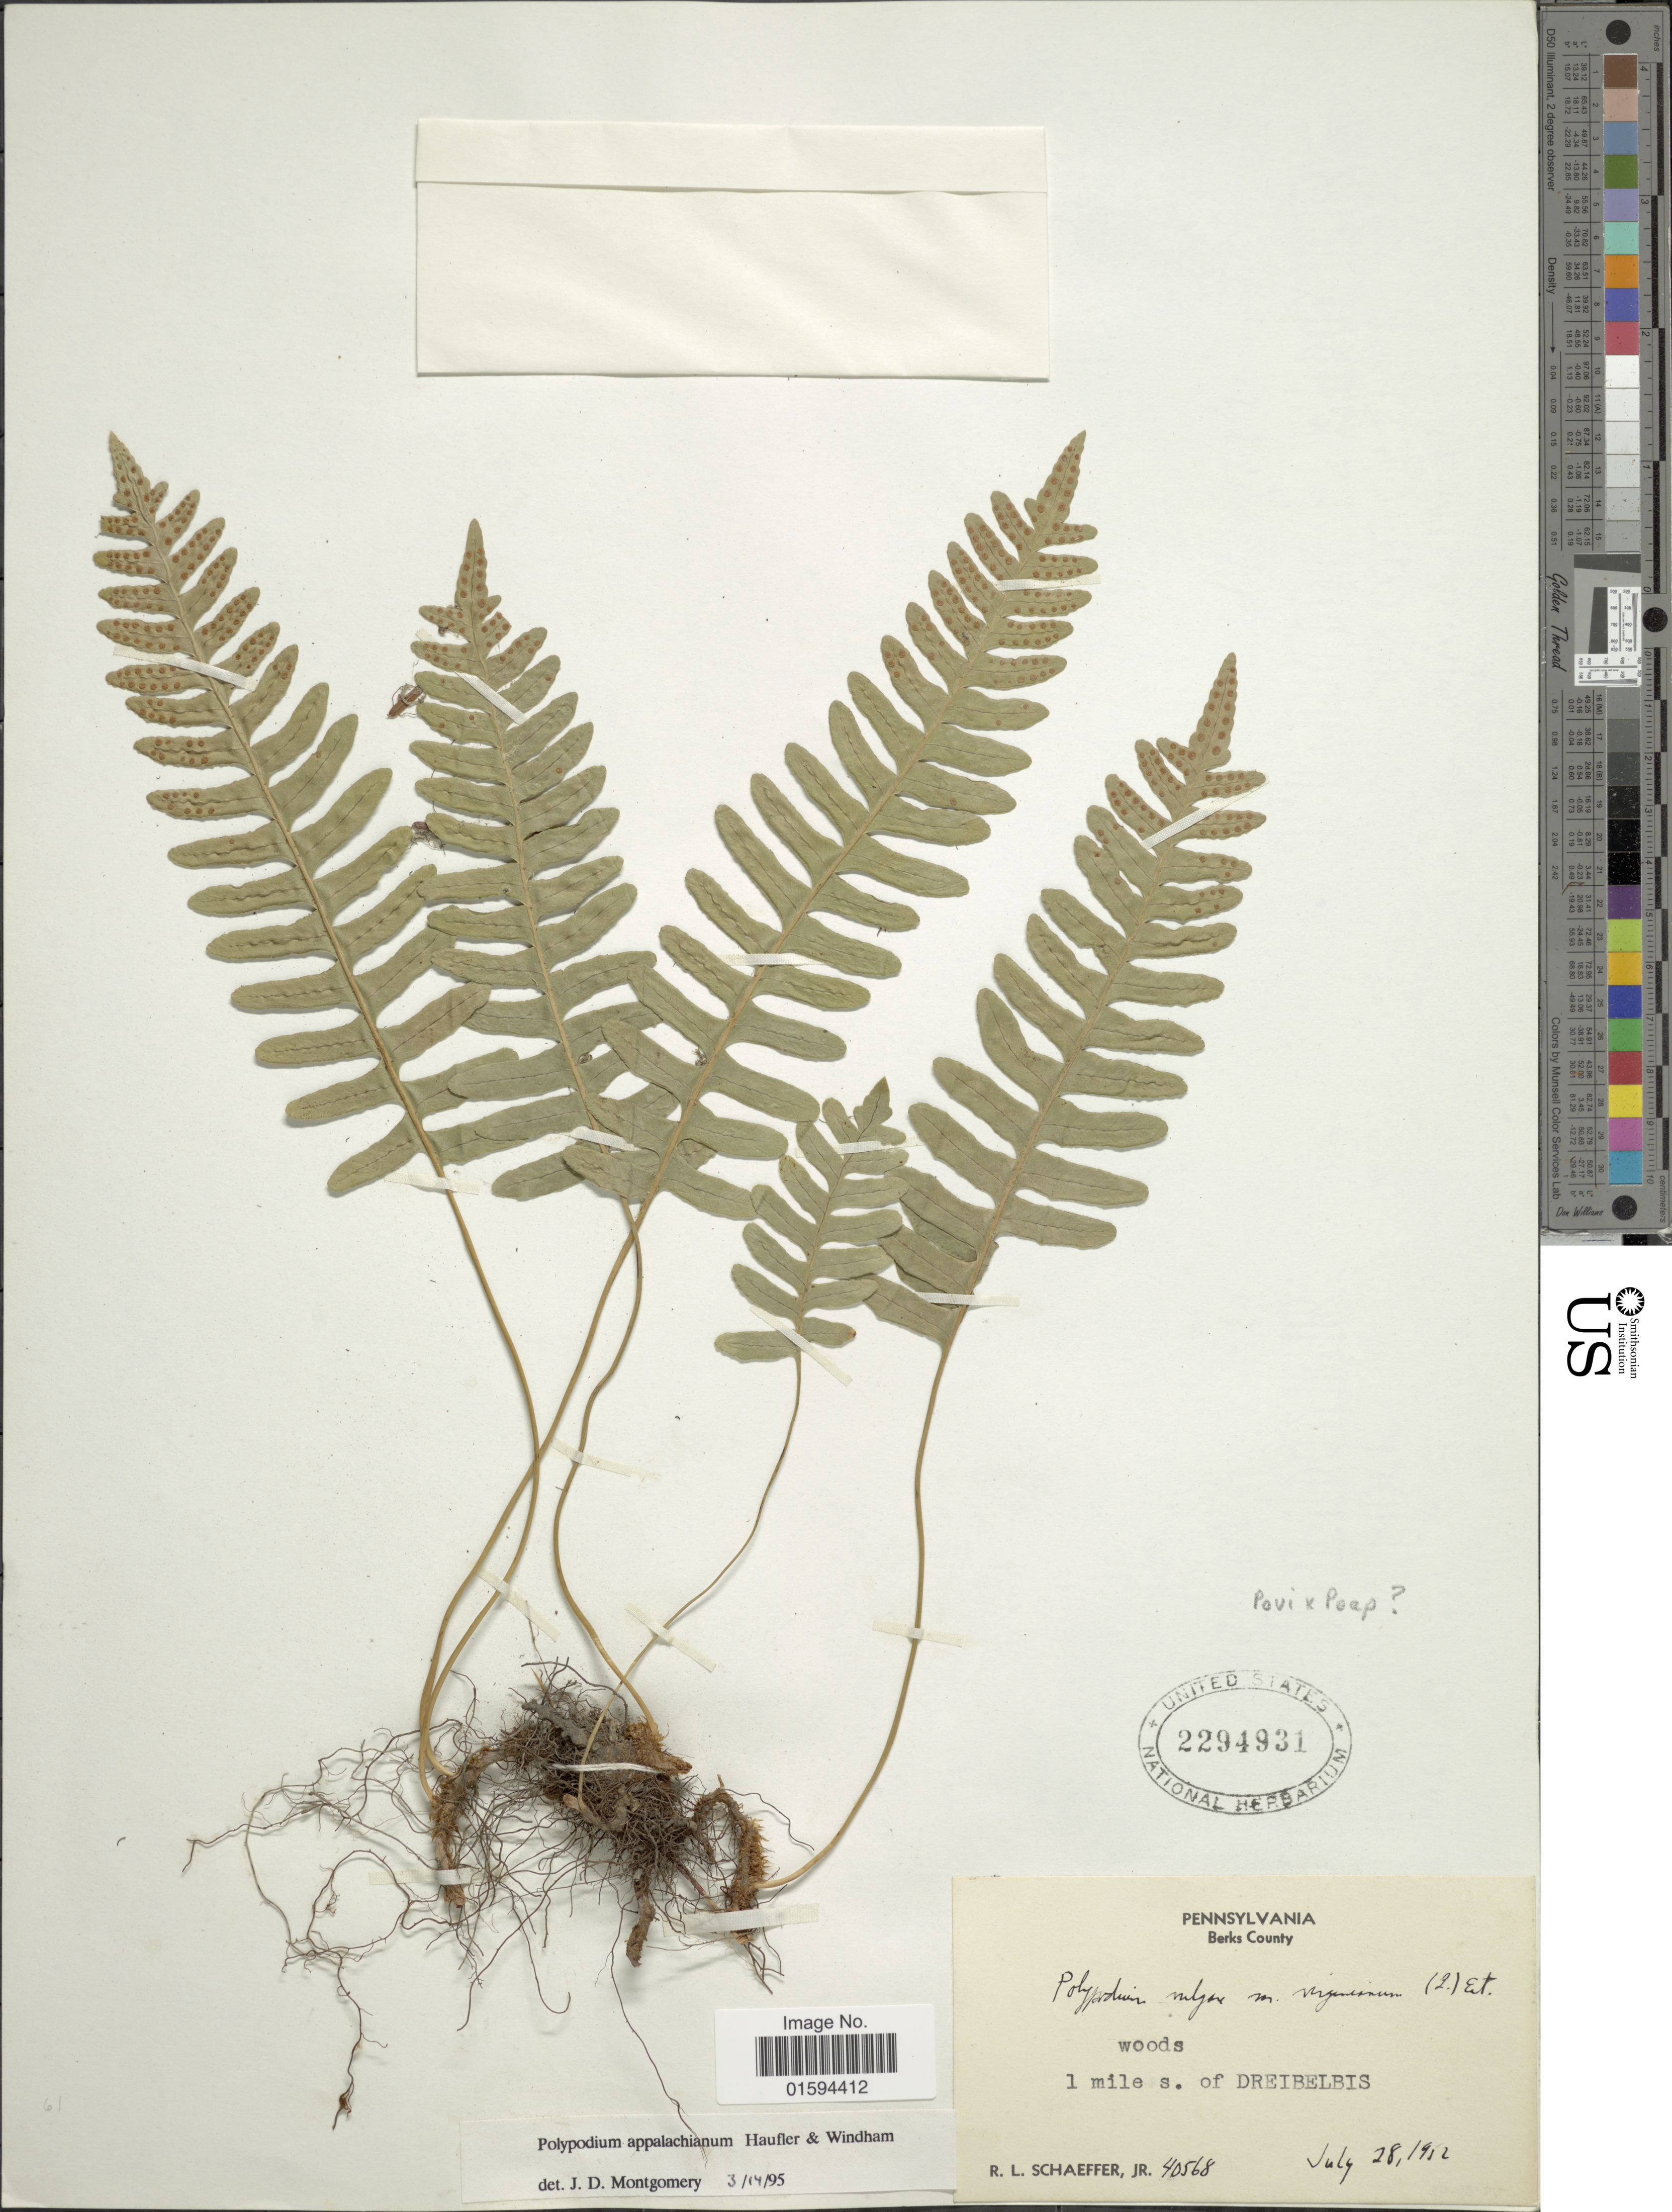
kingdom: Plantae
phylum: Tracheophyta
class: Polypodiopsida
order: Polypodiales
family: Polypodiaceae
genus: Polypodium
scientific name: Polypodium appalachianum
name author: Haufler & Windham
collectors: R. L. Schaeffer Jr.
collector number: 40568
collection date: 1952-07-28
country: United States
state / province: Pennsylvania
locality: Berks County, 1 mile s. of Dreibelbis.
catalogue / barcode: US 2294931